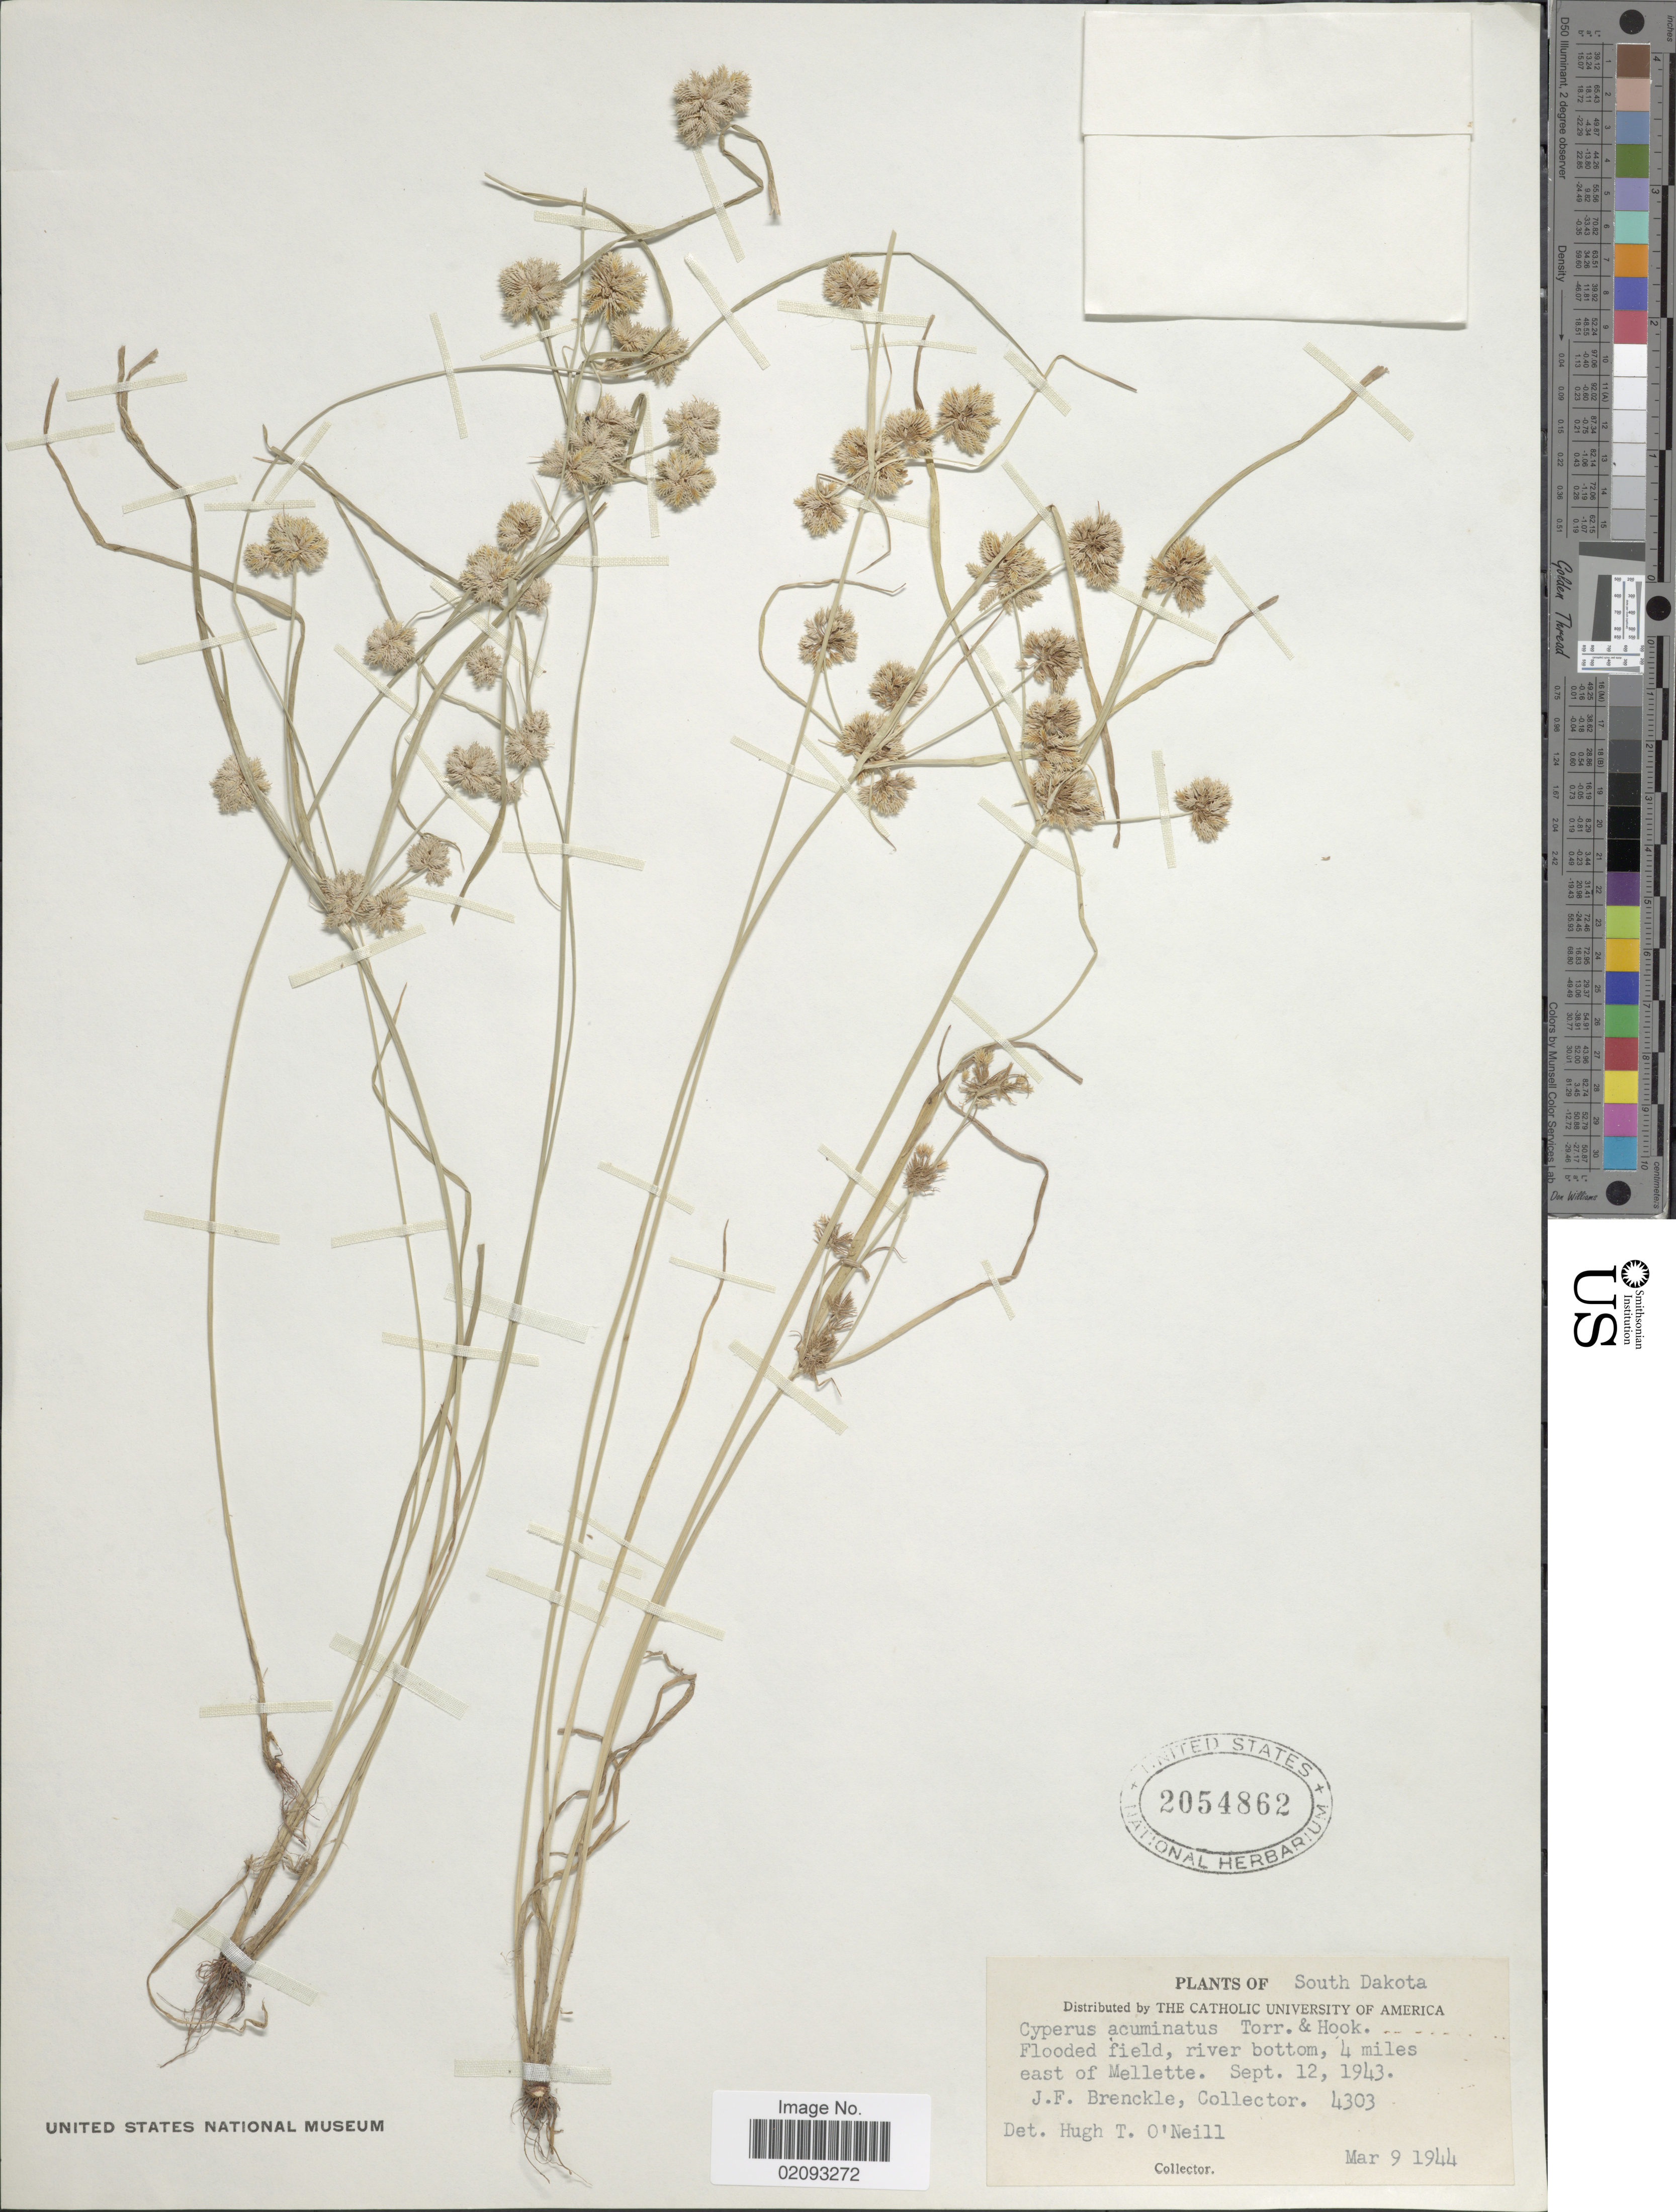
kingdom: Plantae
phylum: Tracheophyta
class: Liliopsida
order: Poales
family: Cyperaceae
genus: Cyperus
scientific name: Cyperus acuminatus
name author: Torr. & Hook.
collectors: J. Brenckle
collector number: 4303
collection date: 1944-03-09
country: United States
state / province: South Dakota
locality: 4 miles east of Mellette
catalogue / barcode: US 2054862